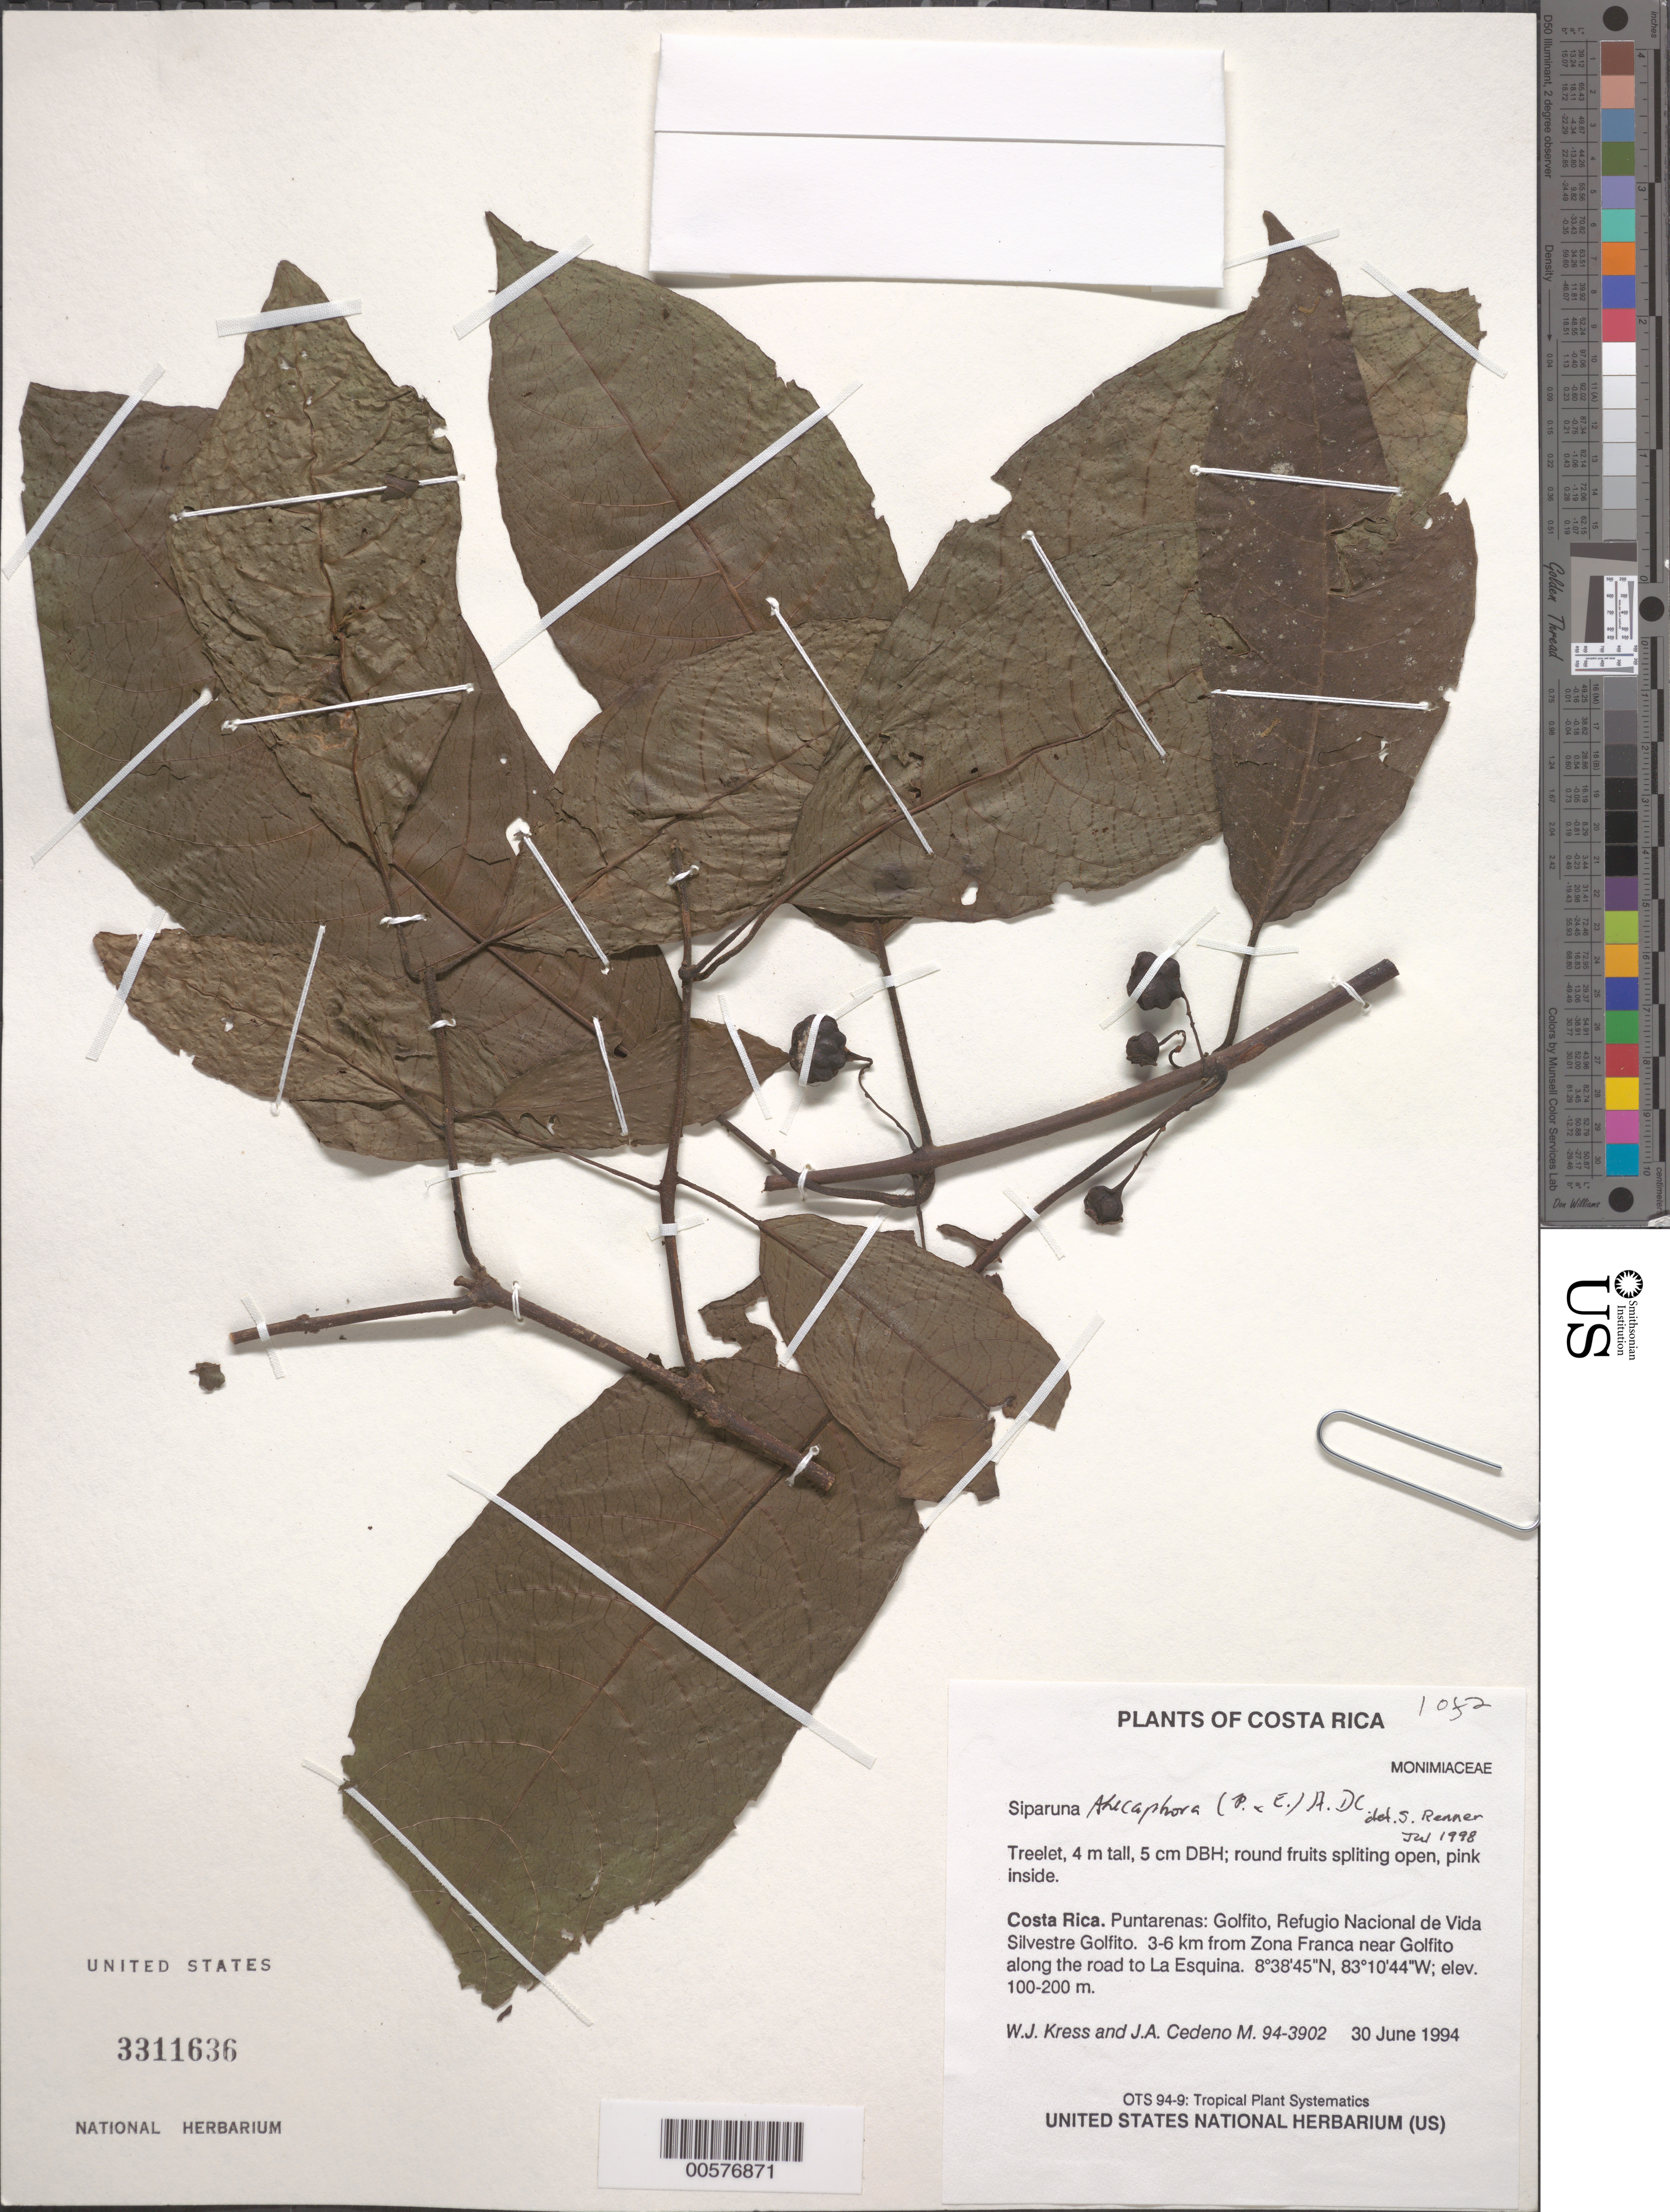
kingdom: Plantae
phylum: Tracheophyta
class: Magnoliopsida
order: Laurales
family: Siparunaceae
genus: Siparuna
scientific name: Siparuna thecaphora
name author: (Poepp. & Endl.) A. DC.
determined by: Renner, S. S.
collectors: W. J. Kress & J. A. Cedeño M.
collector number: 94-3902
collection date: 1994-06-30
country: Costa Rica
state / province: Puntarenas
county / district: Golfito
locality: Refugio Nacional de Vida Silvestre Golfito. 3-6 km from Zona Franca near Golfito along the road to La Esquina.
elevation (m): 100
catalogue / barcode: US 3311636